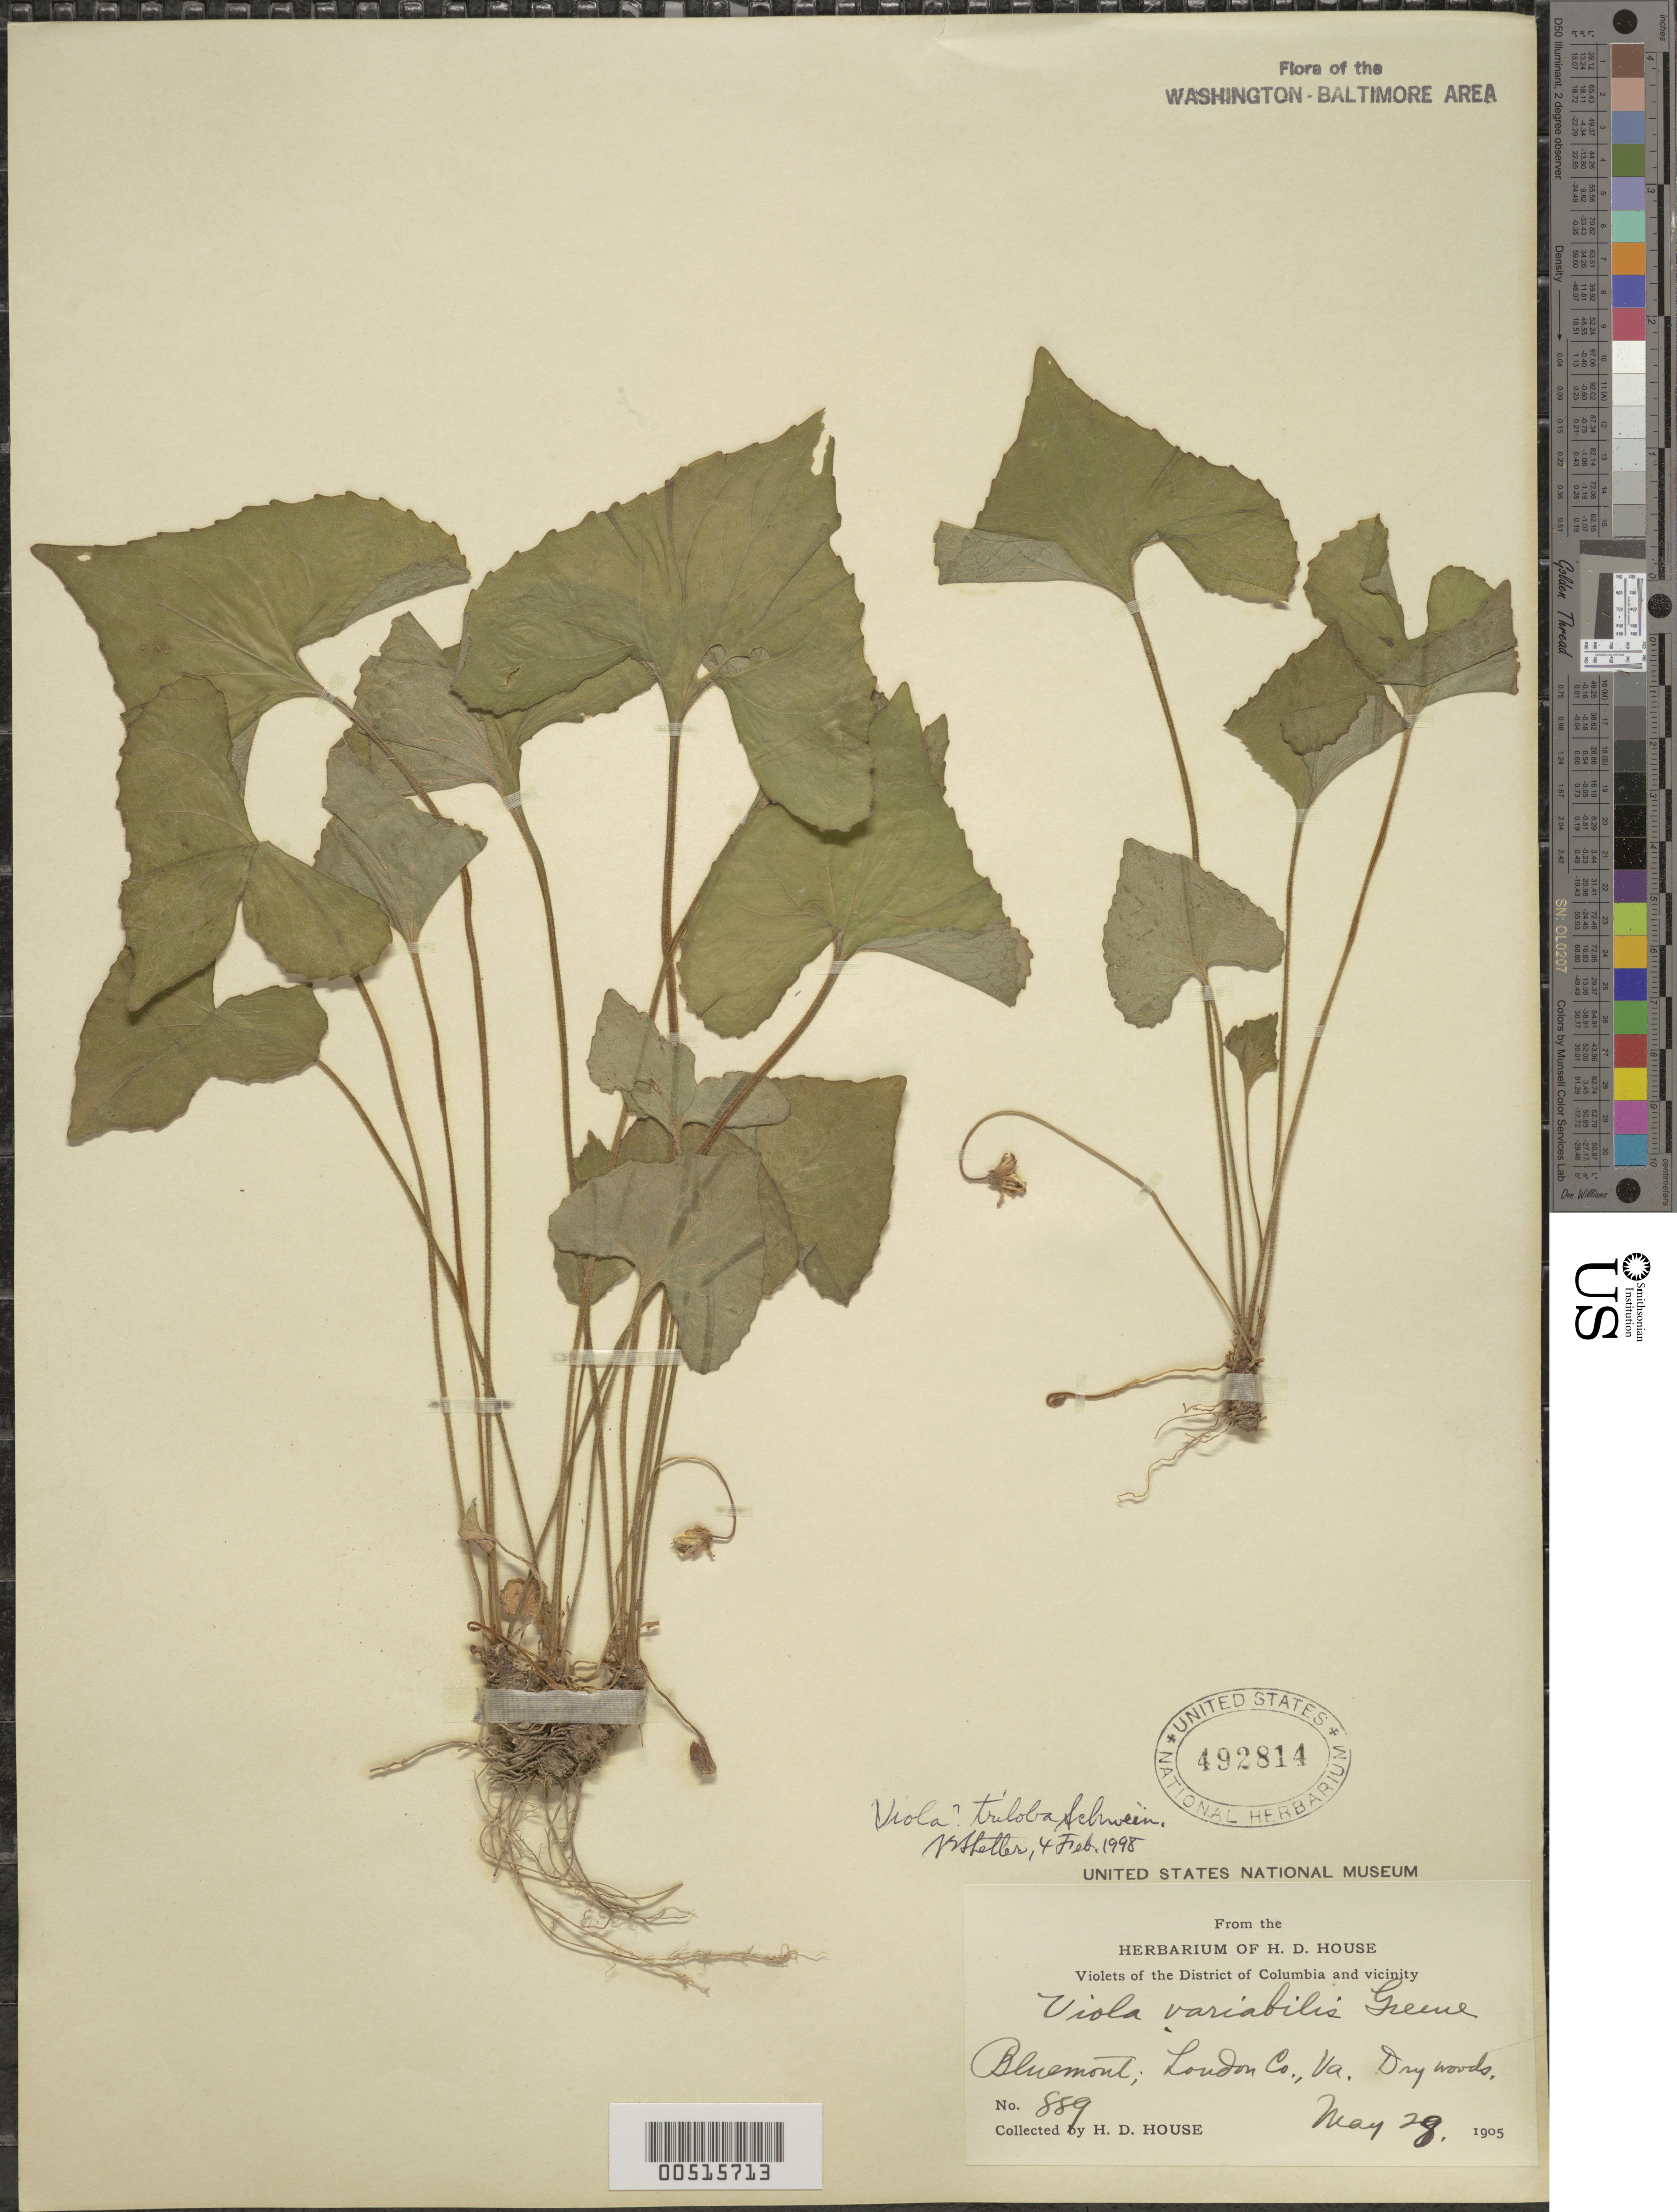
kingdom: Plantae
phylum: Tracheophyta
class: Magnoliopsida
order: Malpighiales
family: Violaceae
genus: Viola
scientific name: Viola palmata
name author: L.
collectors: H. D. House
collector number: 889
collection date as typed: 28 May 1905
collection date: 1905-05-28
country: United States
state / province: Virginia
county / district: Loudoun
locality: Bluemont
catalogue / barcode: US 515713